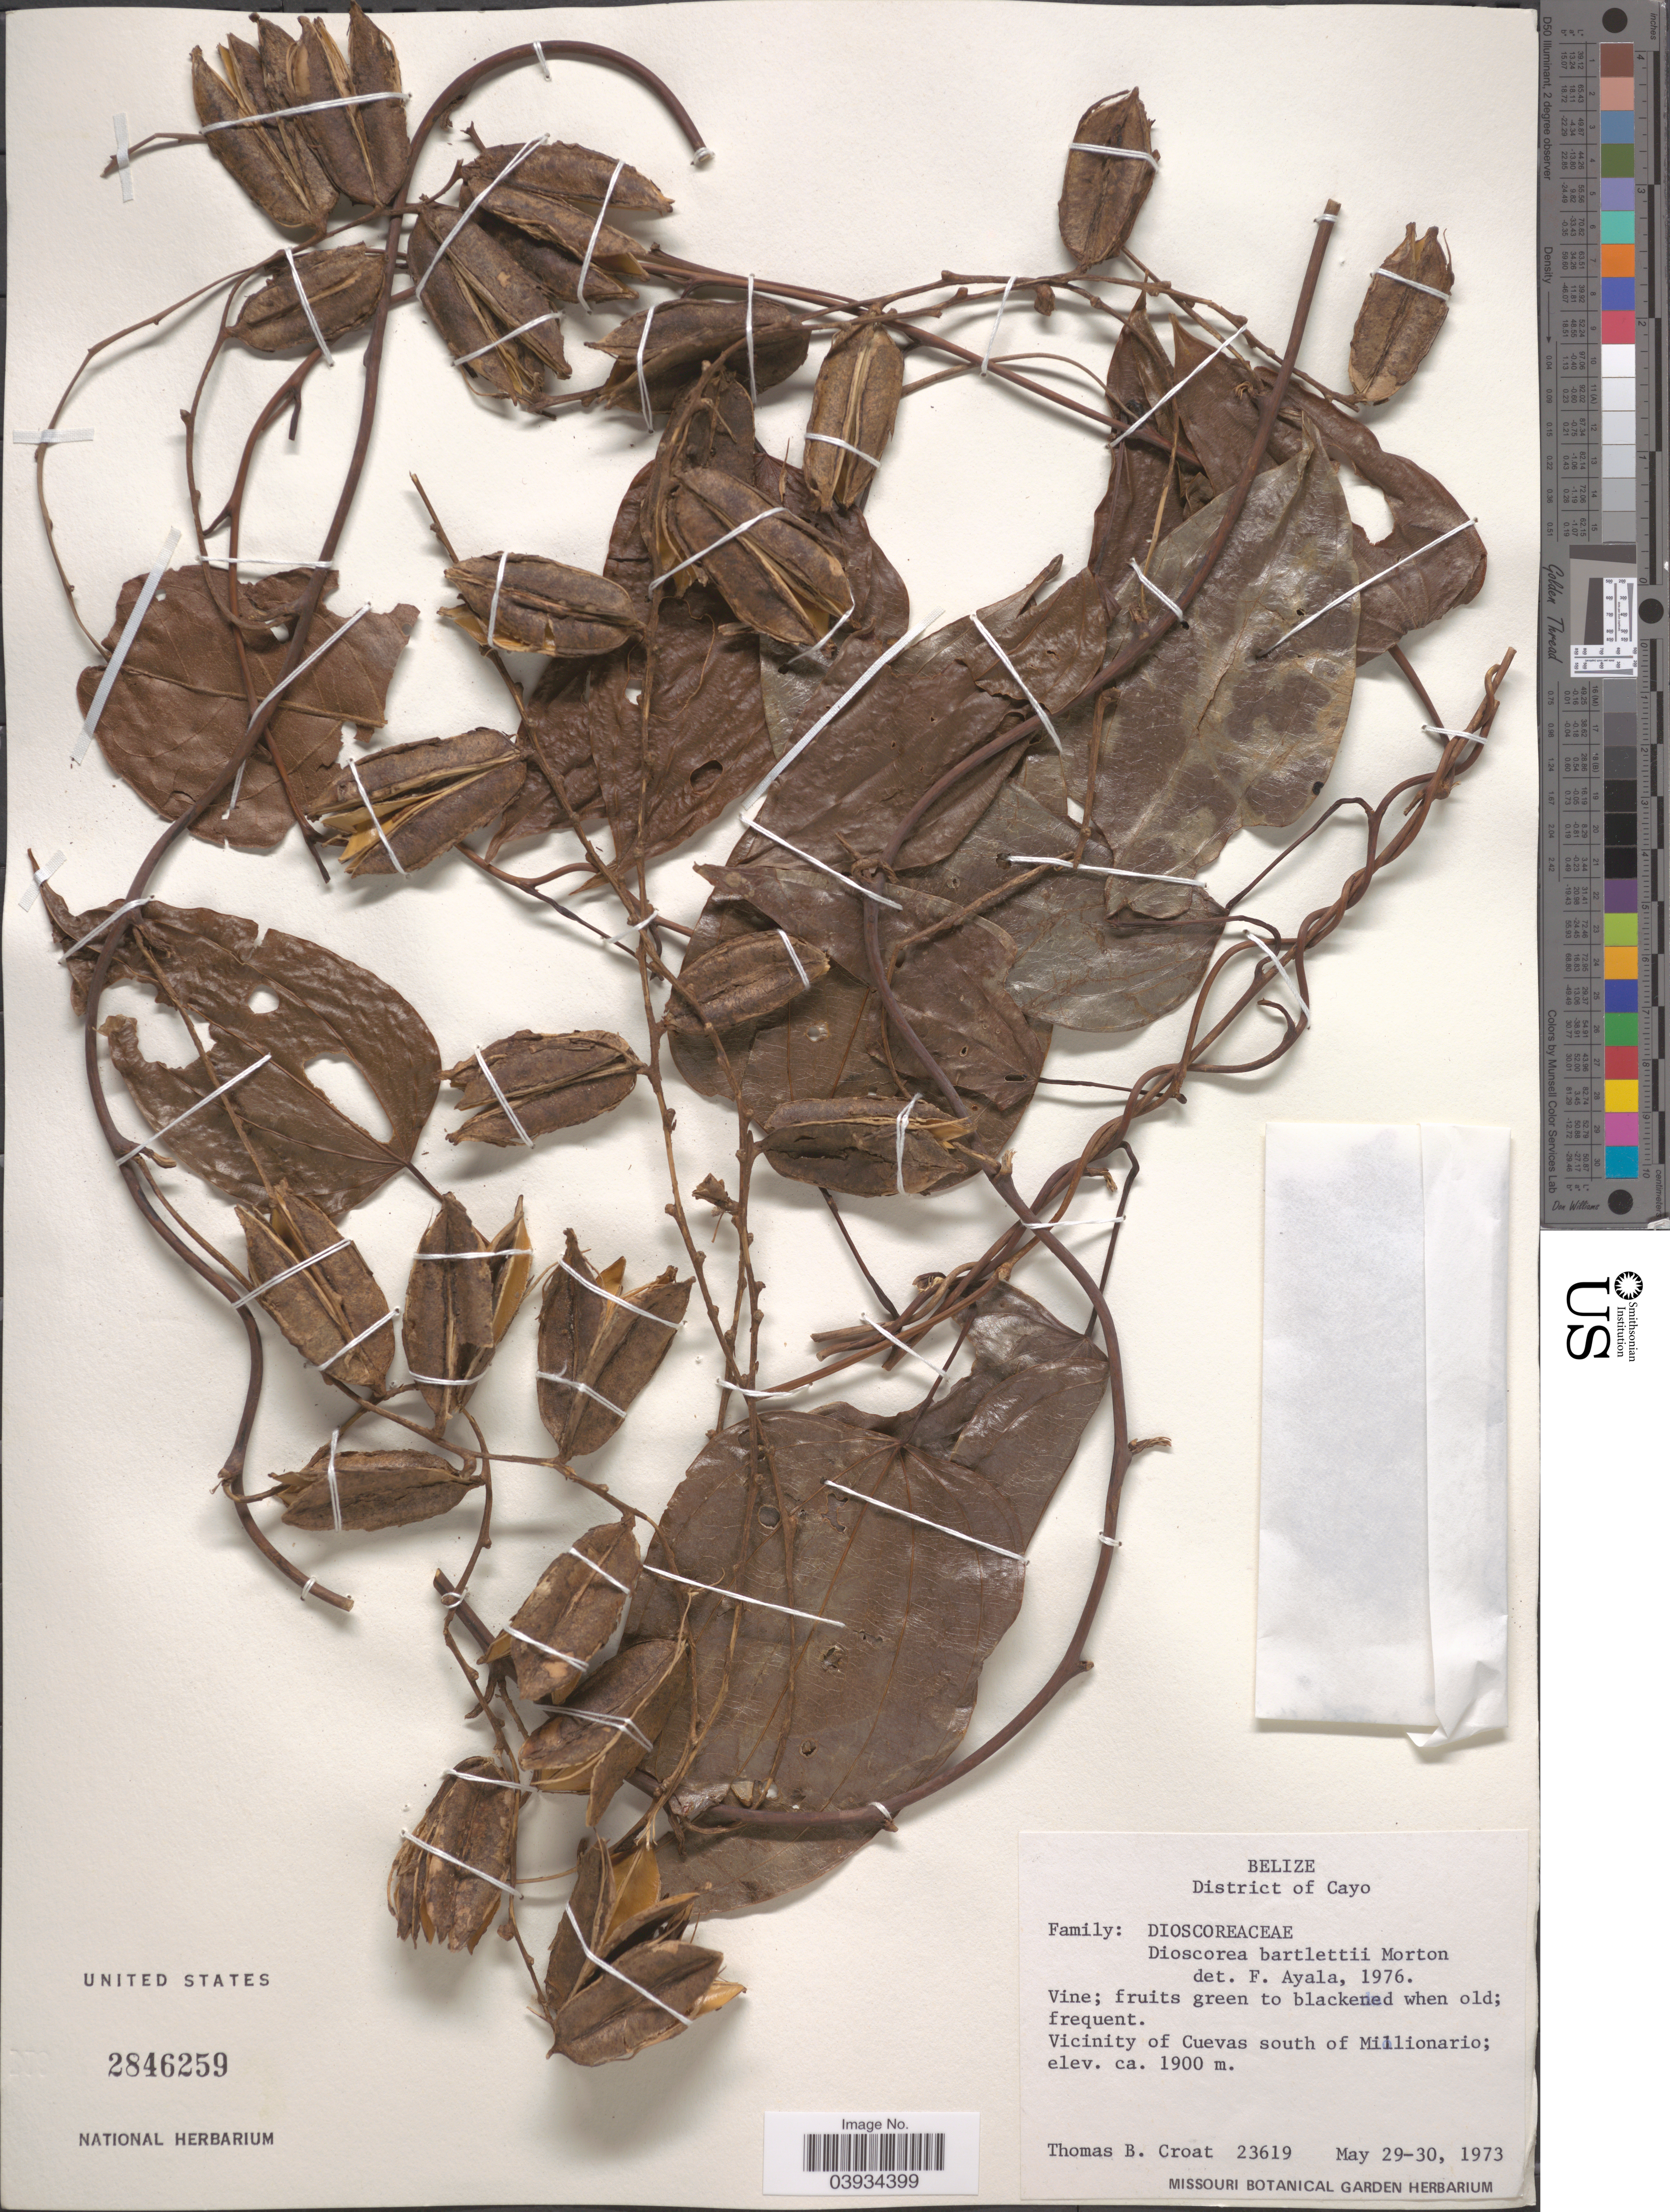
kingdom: Plantae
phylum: Tracheophyta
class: Liliopsida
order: Dioscoreales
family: Dioscoreaceae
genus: Dioscorea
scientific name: Dioscorea bartlettii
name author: C.V. Morton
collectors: T. B. Croat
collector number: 23619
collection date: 1973-05-29/1973-05-30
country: Belize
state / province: Cayo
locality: District of Cayo. Vicinity of Cuevas south of Millionario.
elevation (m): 1900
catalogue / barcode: US 2846259